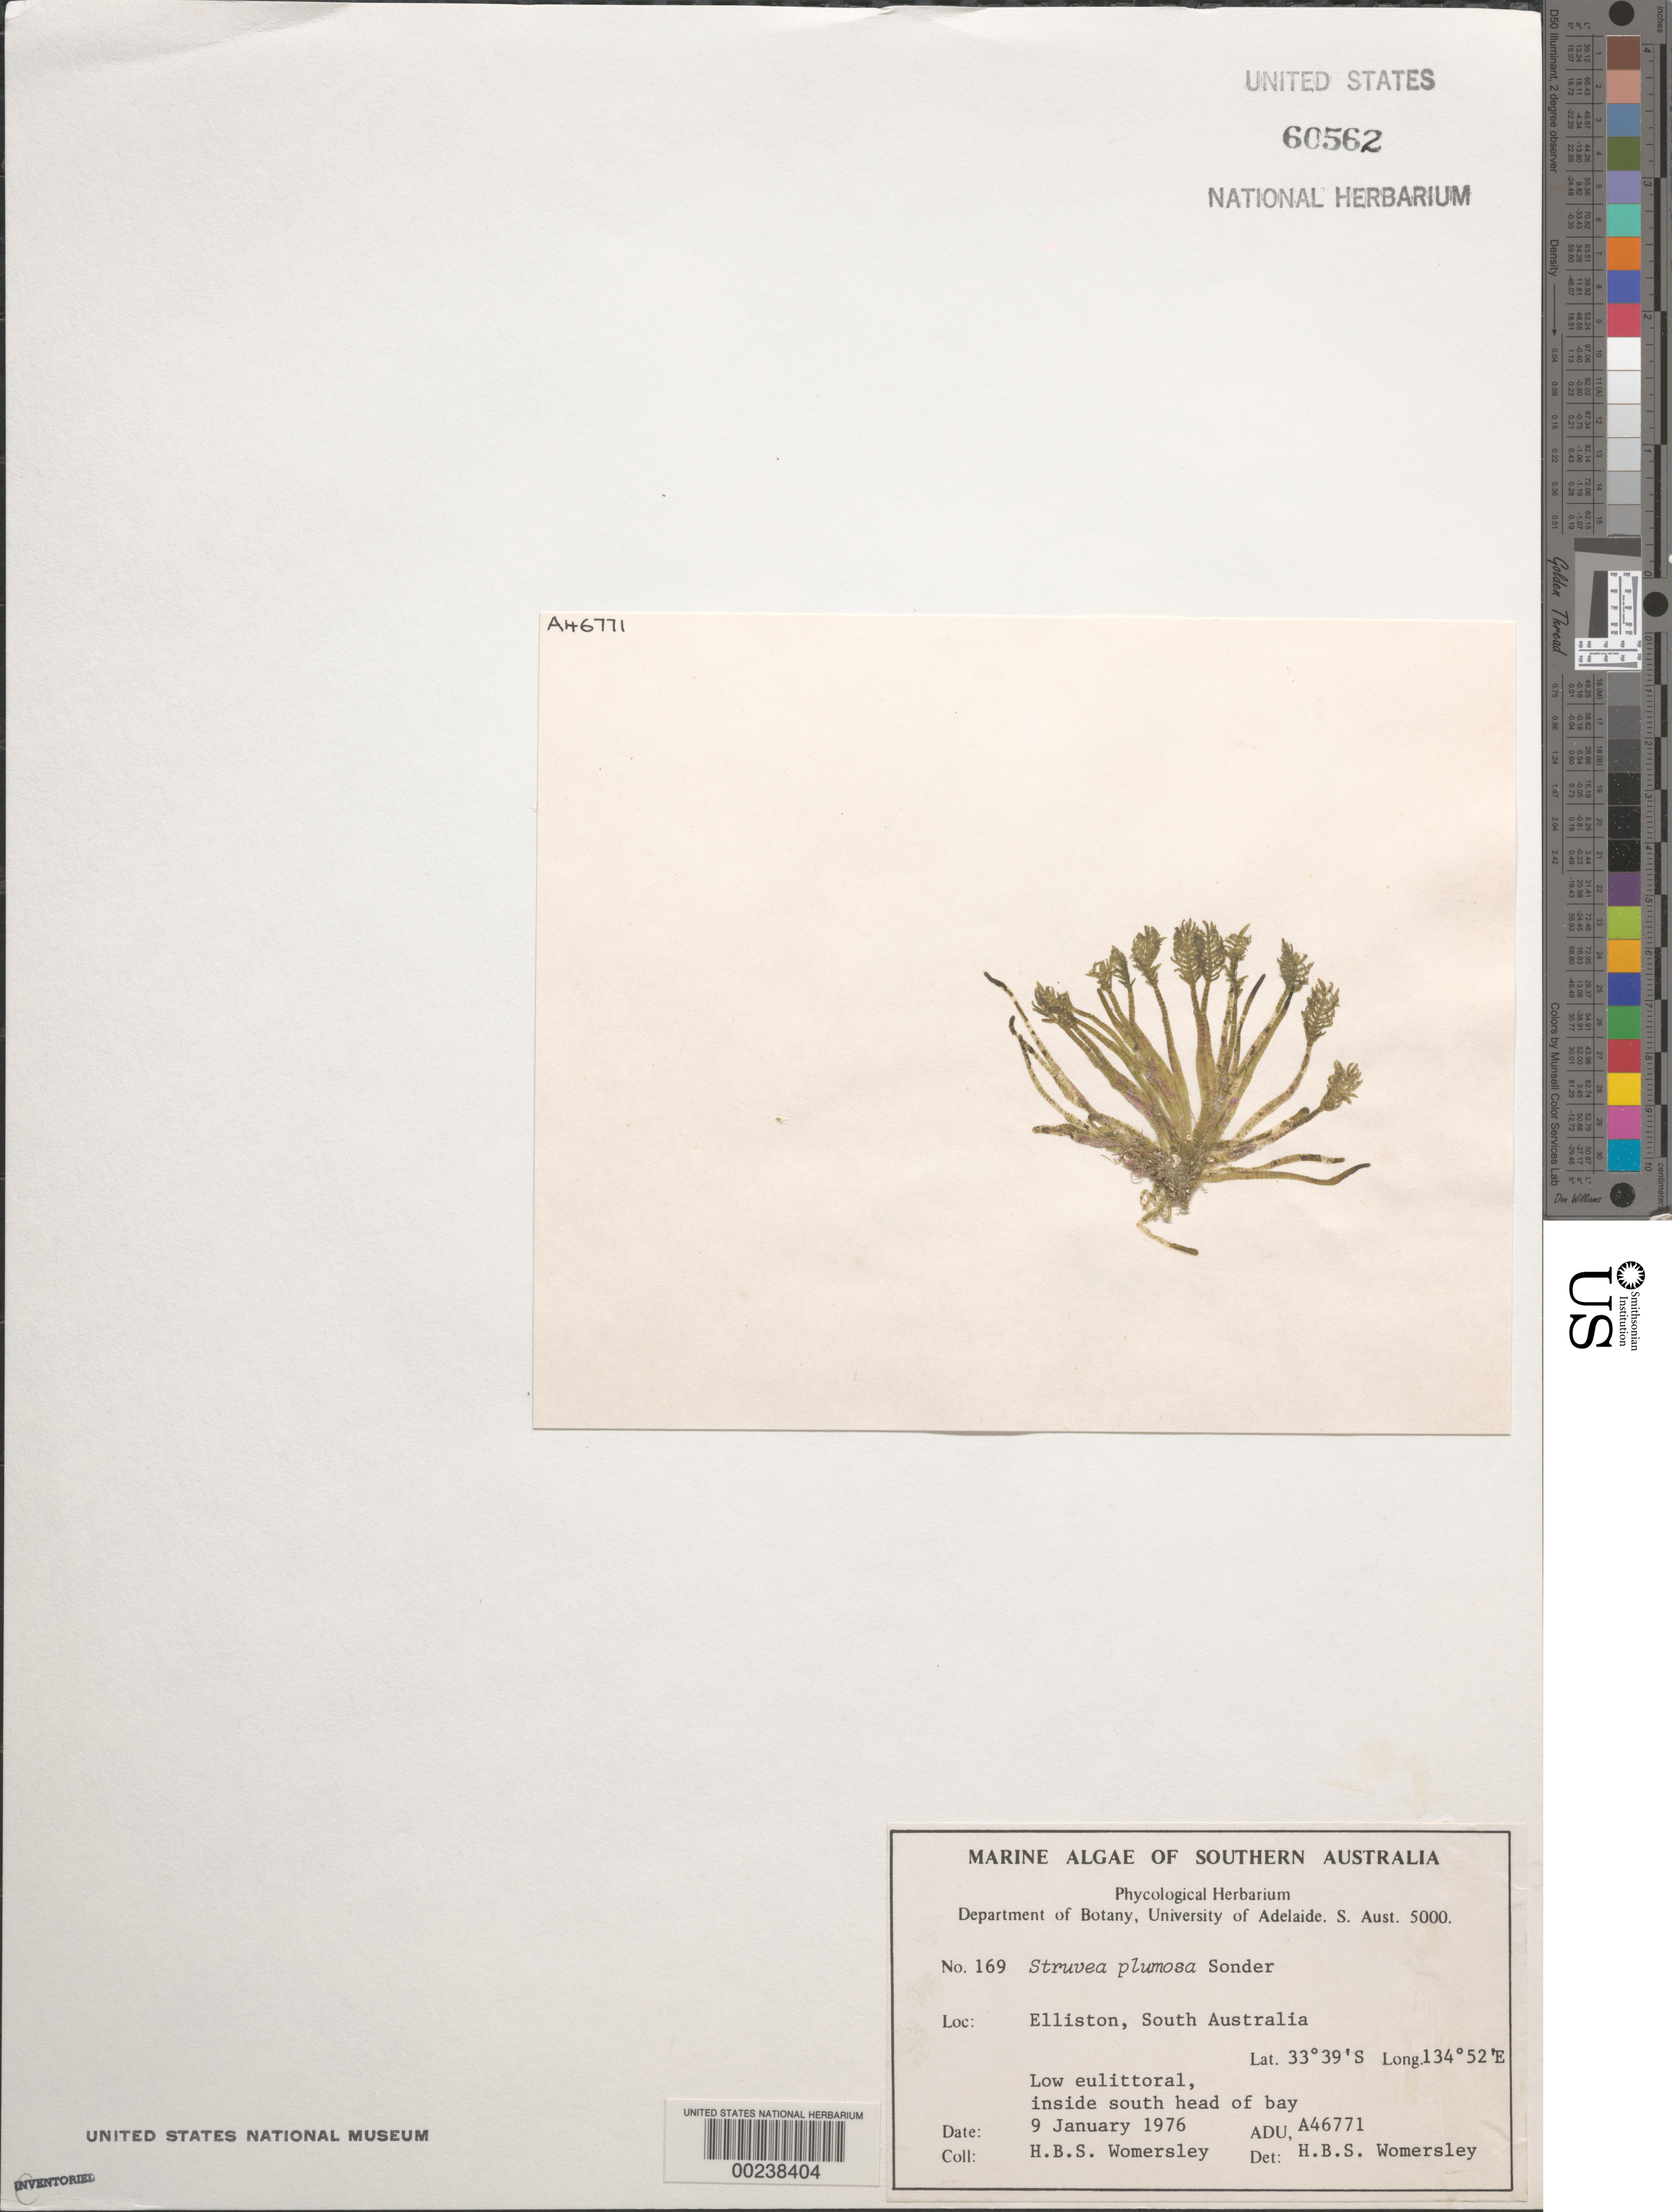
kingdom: Plantae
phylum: Chlorophyta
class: Ulvophyceae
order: Siphonocladales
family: Boodleaceae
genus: Struvea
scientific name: Struvea plumosa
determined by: Womersley, H. B. S.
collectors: H. B. S. Womersley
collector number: ADU A46771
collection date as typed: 09 Jan 1976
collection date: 1976-01-09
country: Australia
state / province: South Australia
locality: Elliston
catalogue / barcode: US 60562